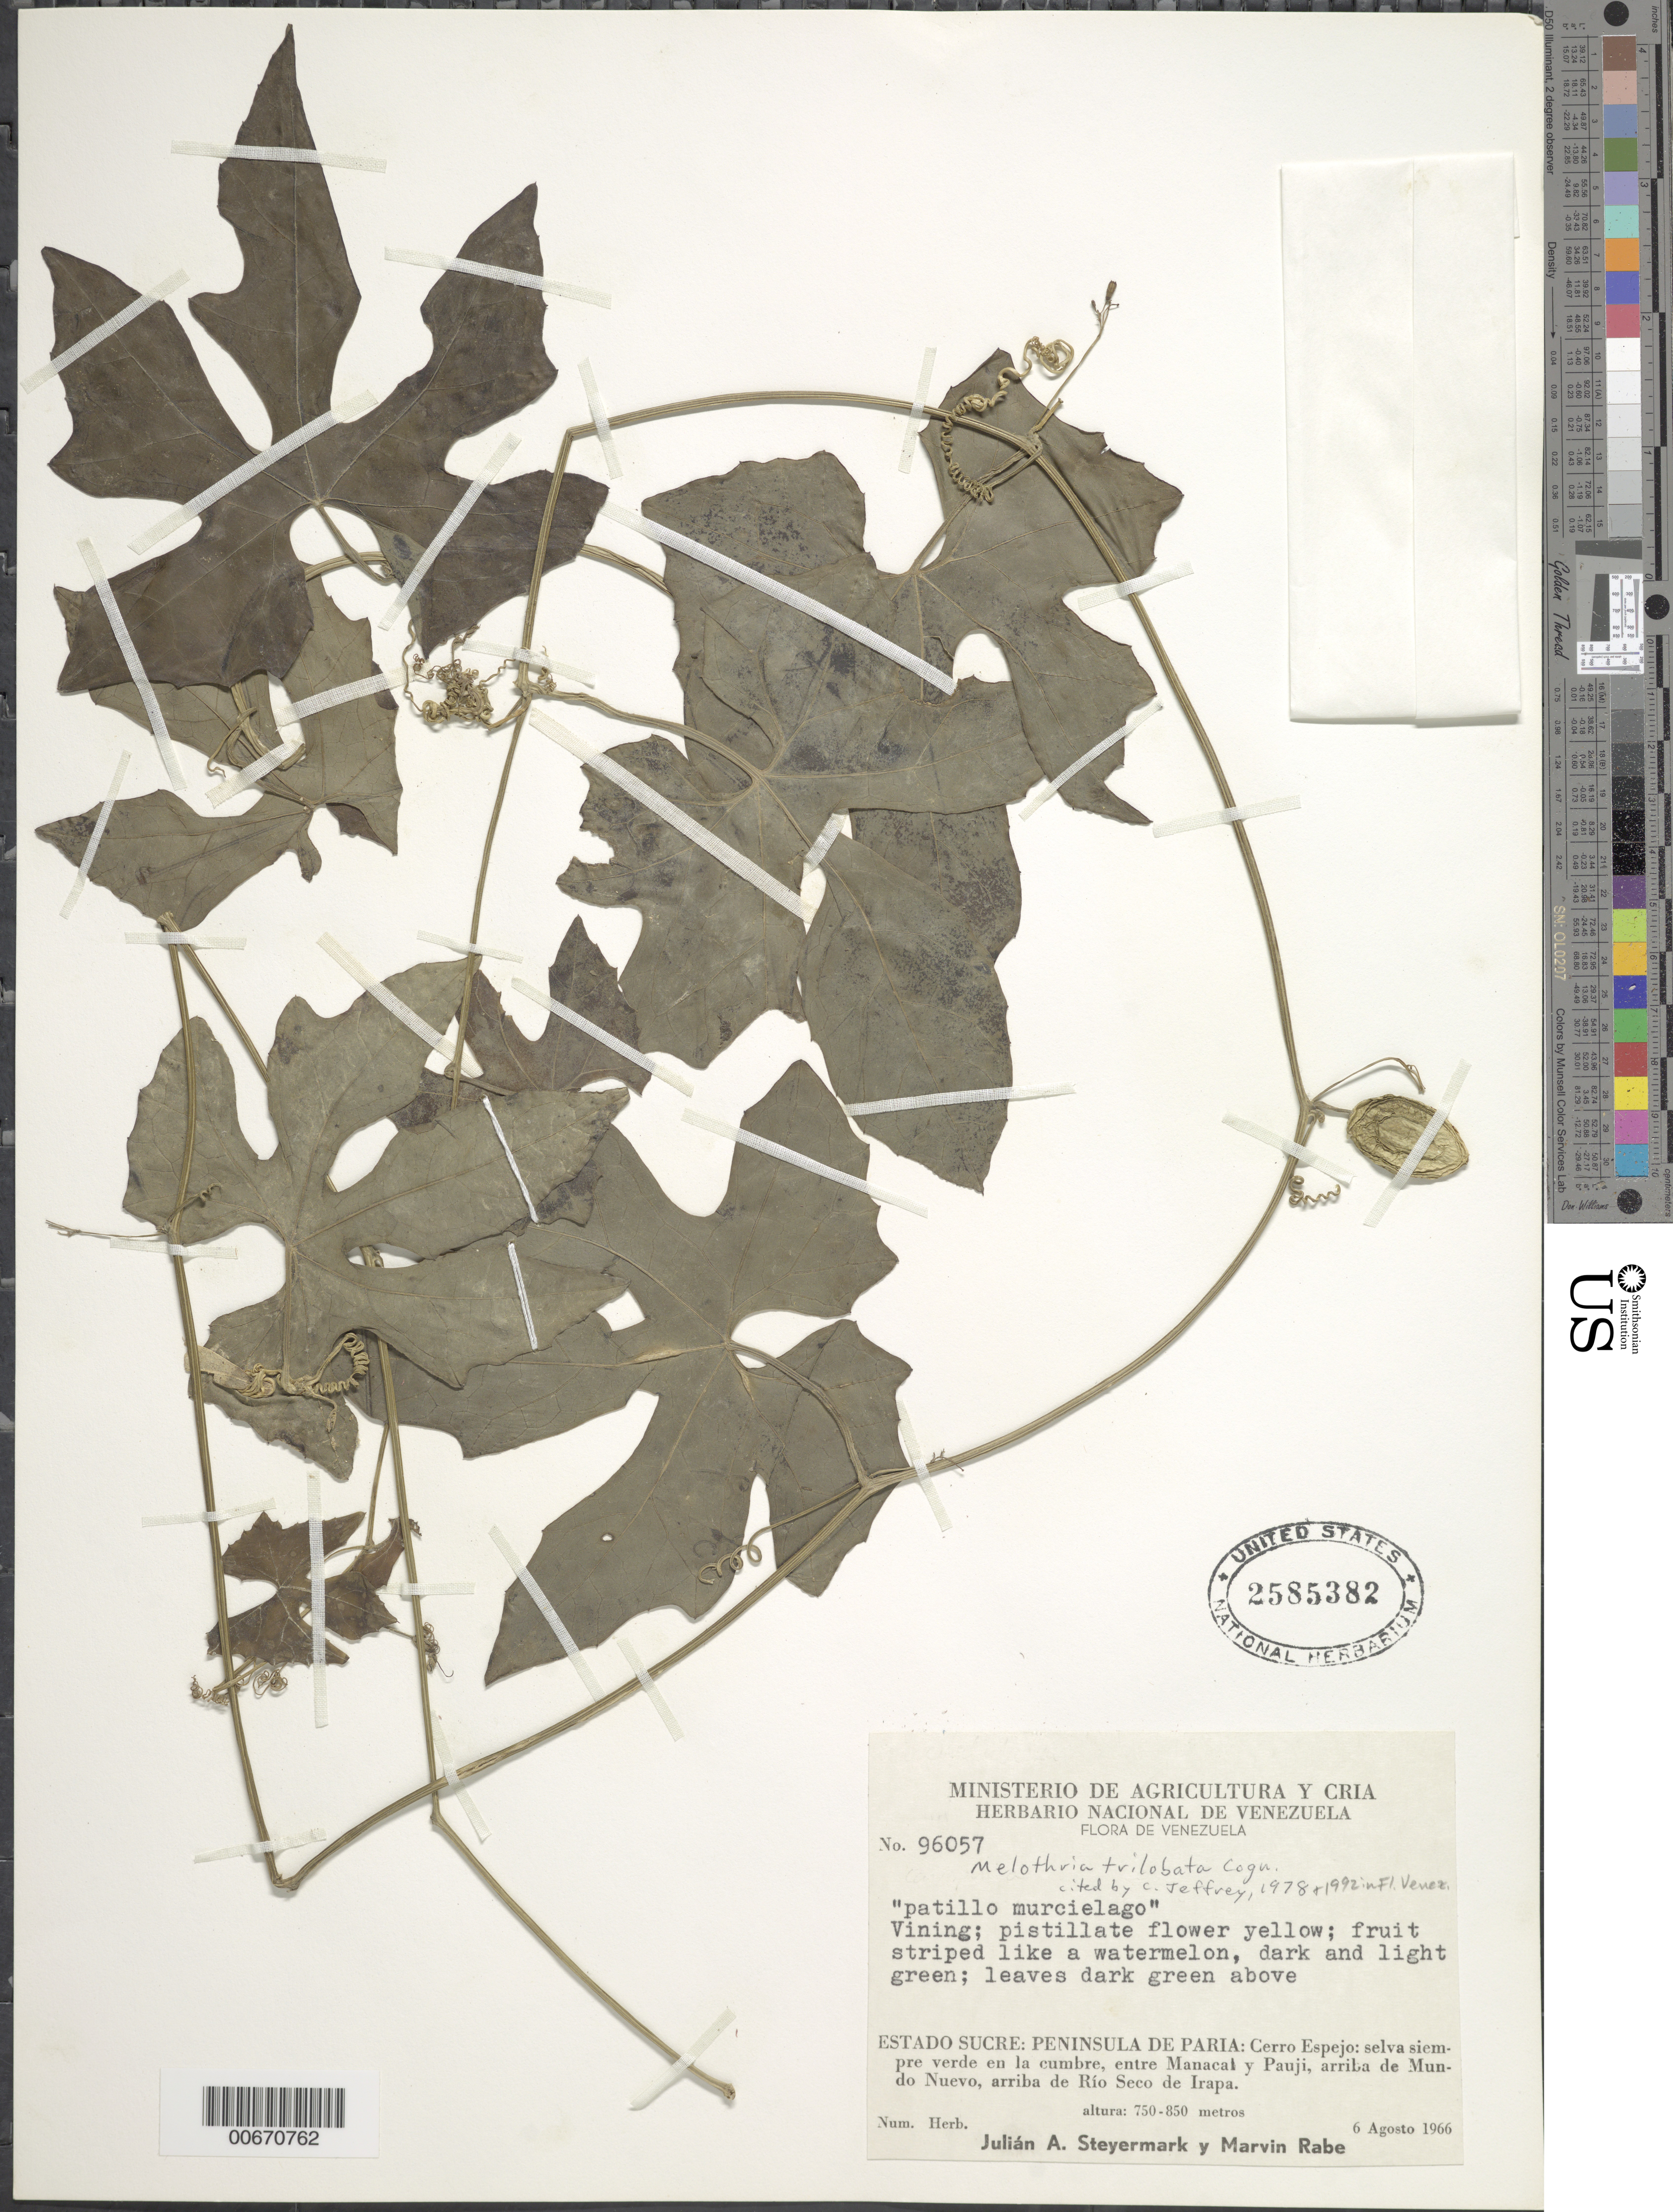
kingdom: Plantae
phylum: Tracheophyta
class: Magnoliopsida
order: Cucurbitales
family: Cucurbitaceae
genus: Melothria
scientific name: Melothria trilobata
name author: Cogn.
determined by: Jeffrey, C.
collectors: J. Steyermark & M. Rabe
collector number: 96057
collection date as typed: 6-Aug-66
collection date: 1966-08-06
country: Venezuela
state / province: Sucre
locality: Peninsula de Paria, Cerro Espejo, entre Manacal y Pauji, arriba de Mundo Nuevo, arriba de Río Seco de Irapa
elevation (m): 750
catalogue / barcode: US 2585382